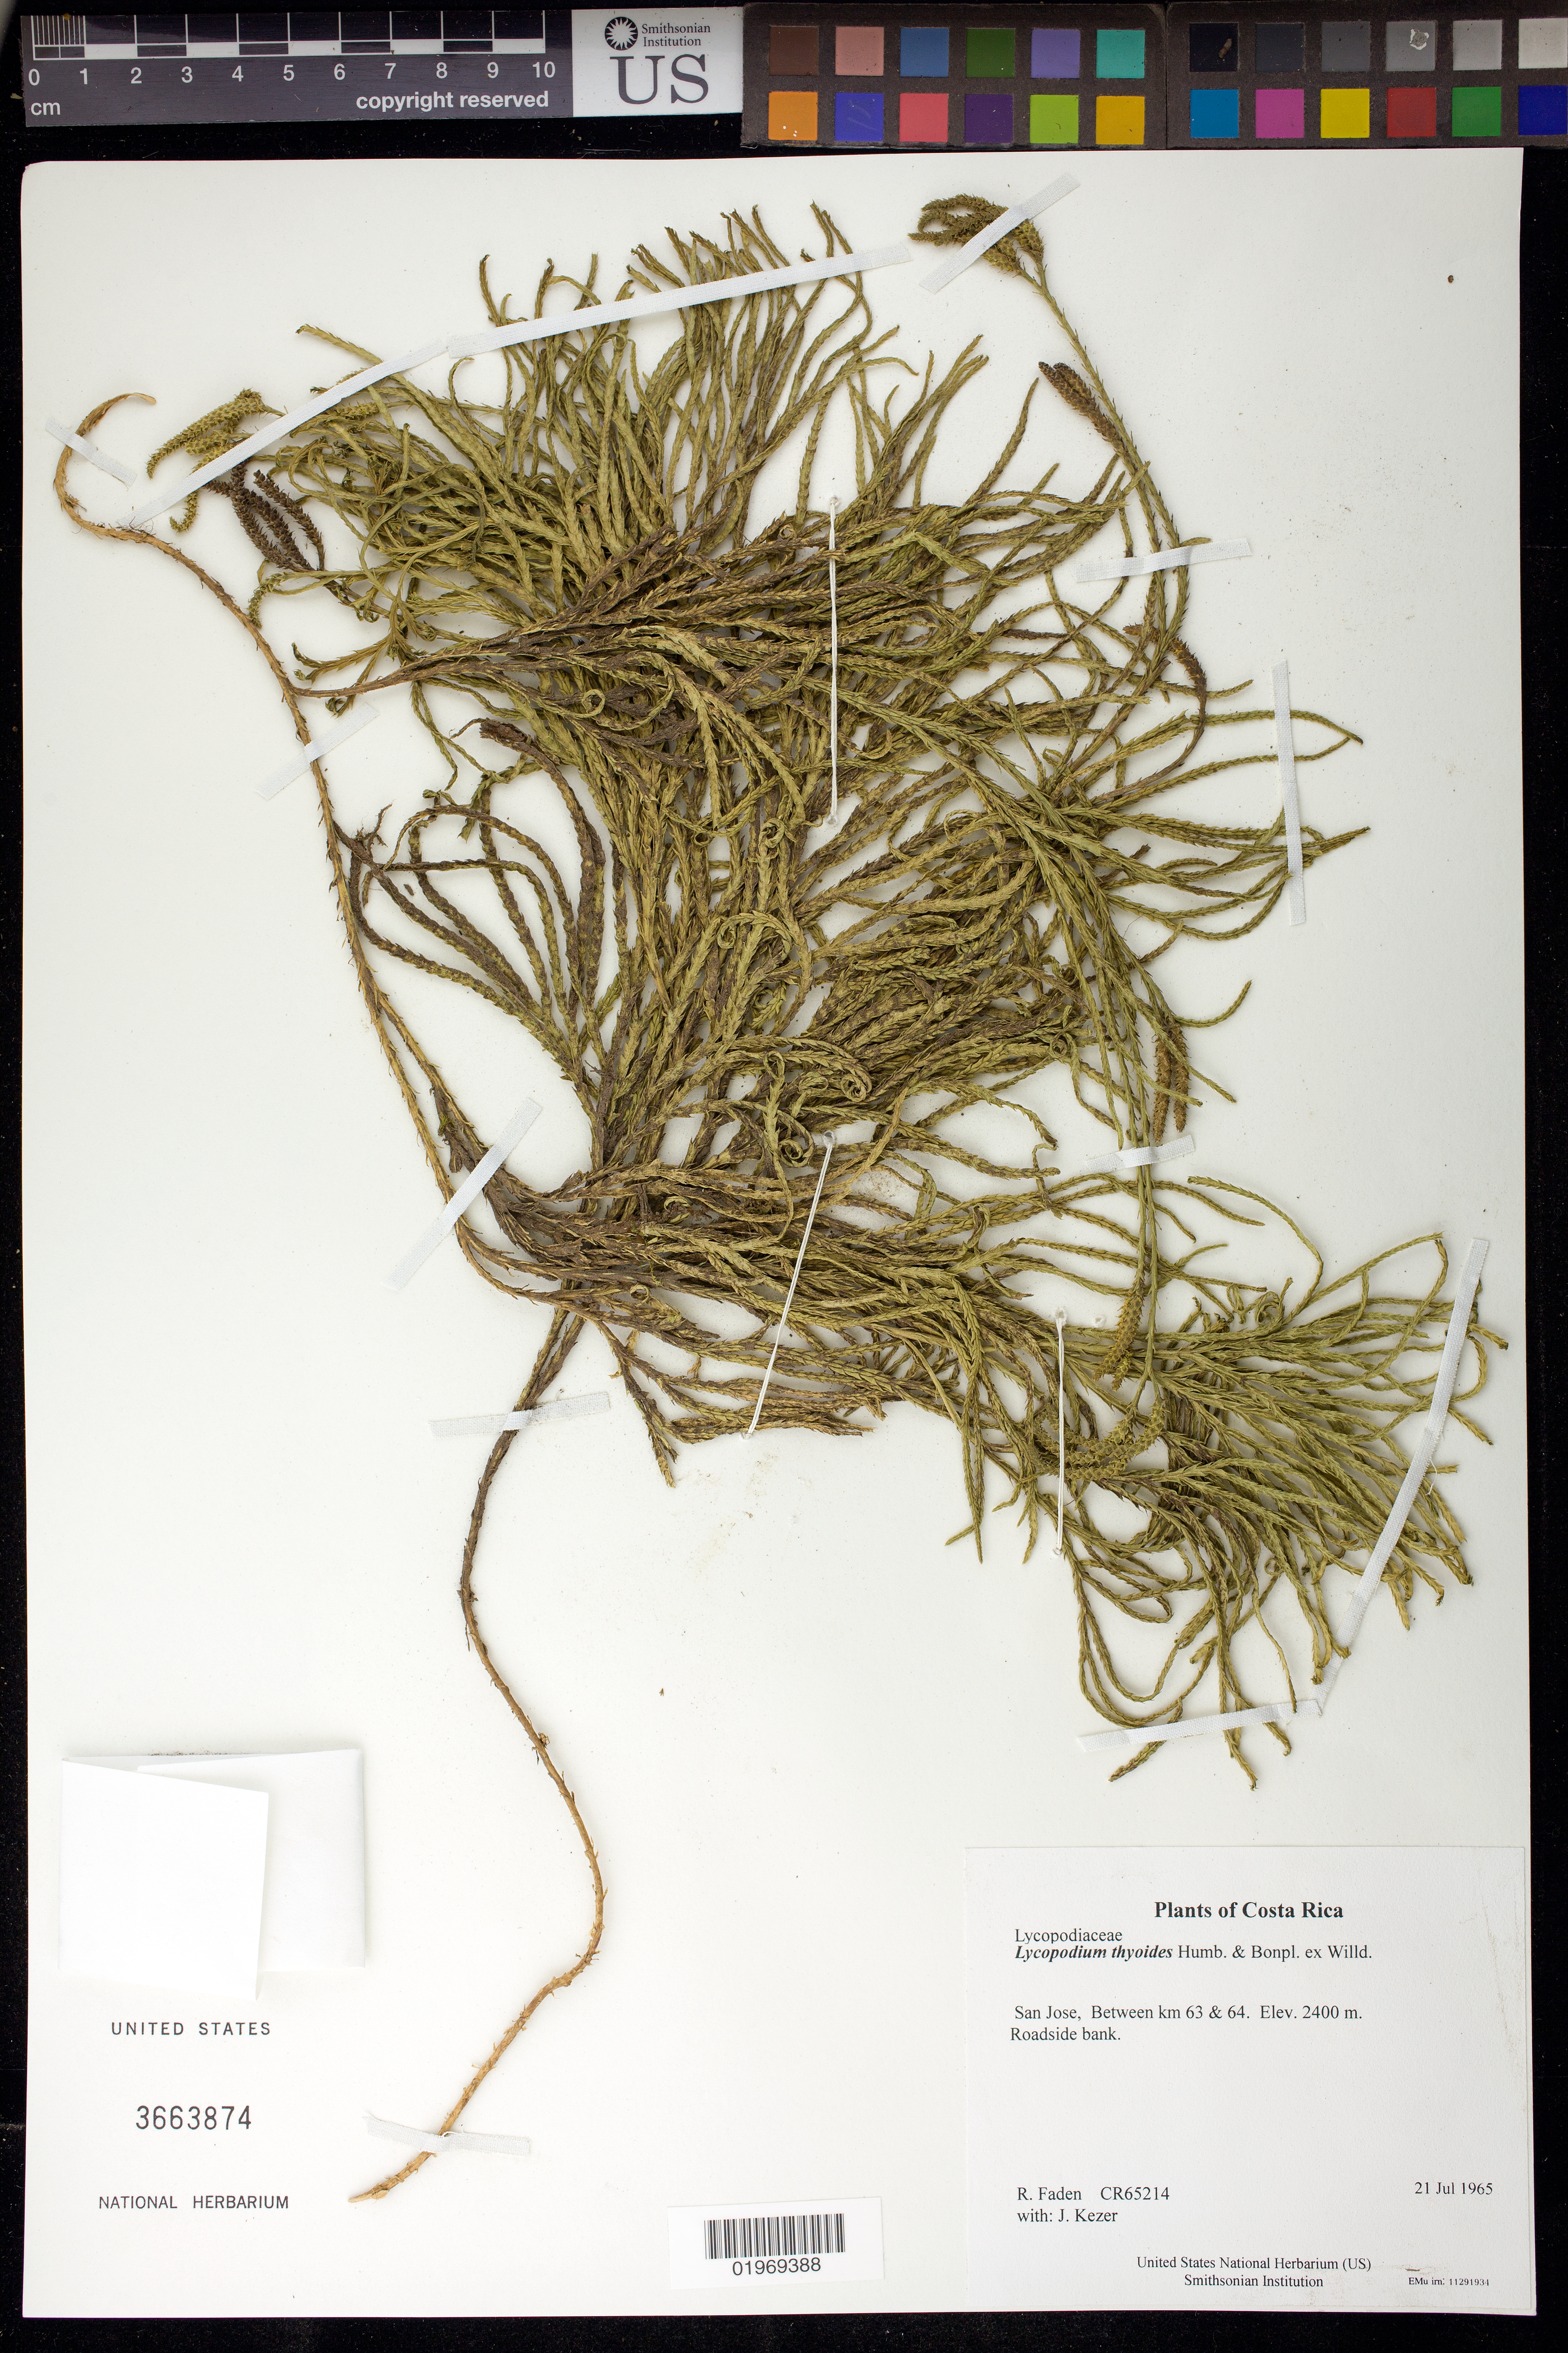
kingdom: Plantae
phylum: Tracheophyta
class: Lycopodiopsida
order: Lycopodiales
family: Lycopodiaceae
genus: Diphasiastrum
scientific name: Diphasiastrum thyoides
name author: (Humb. & Bonpl. ex Willd.) Holub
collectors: R. B. Faden & J. Kezer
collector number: CR65214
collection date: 1965-07-21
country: Costa Rica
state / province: San Jose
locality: Between km 63 & 64.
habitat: Roadside bank.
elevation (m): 2400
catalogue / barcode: US 3663874